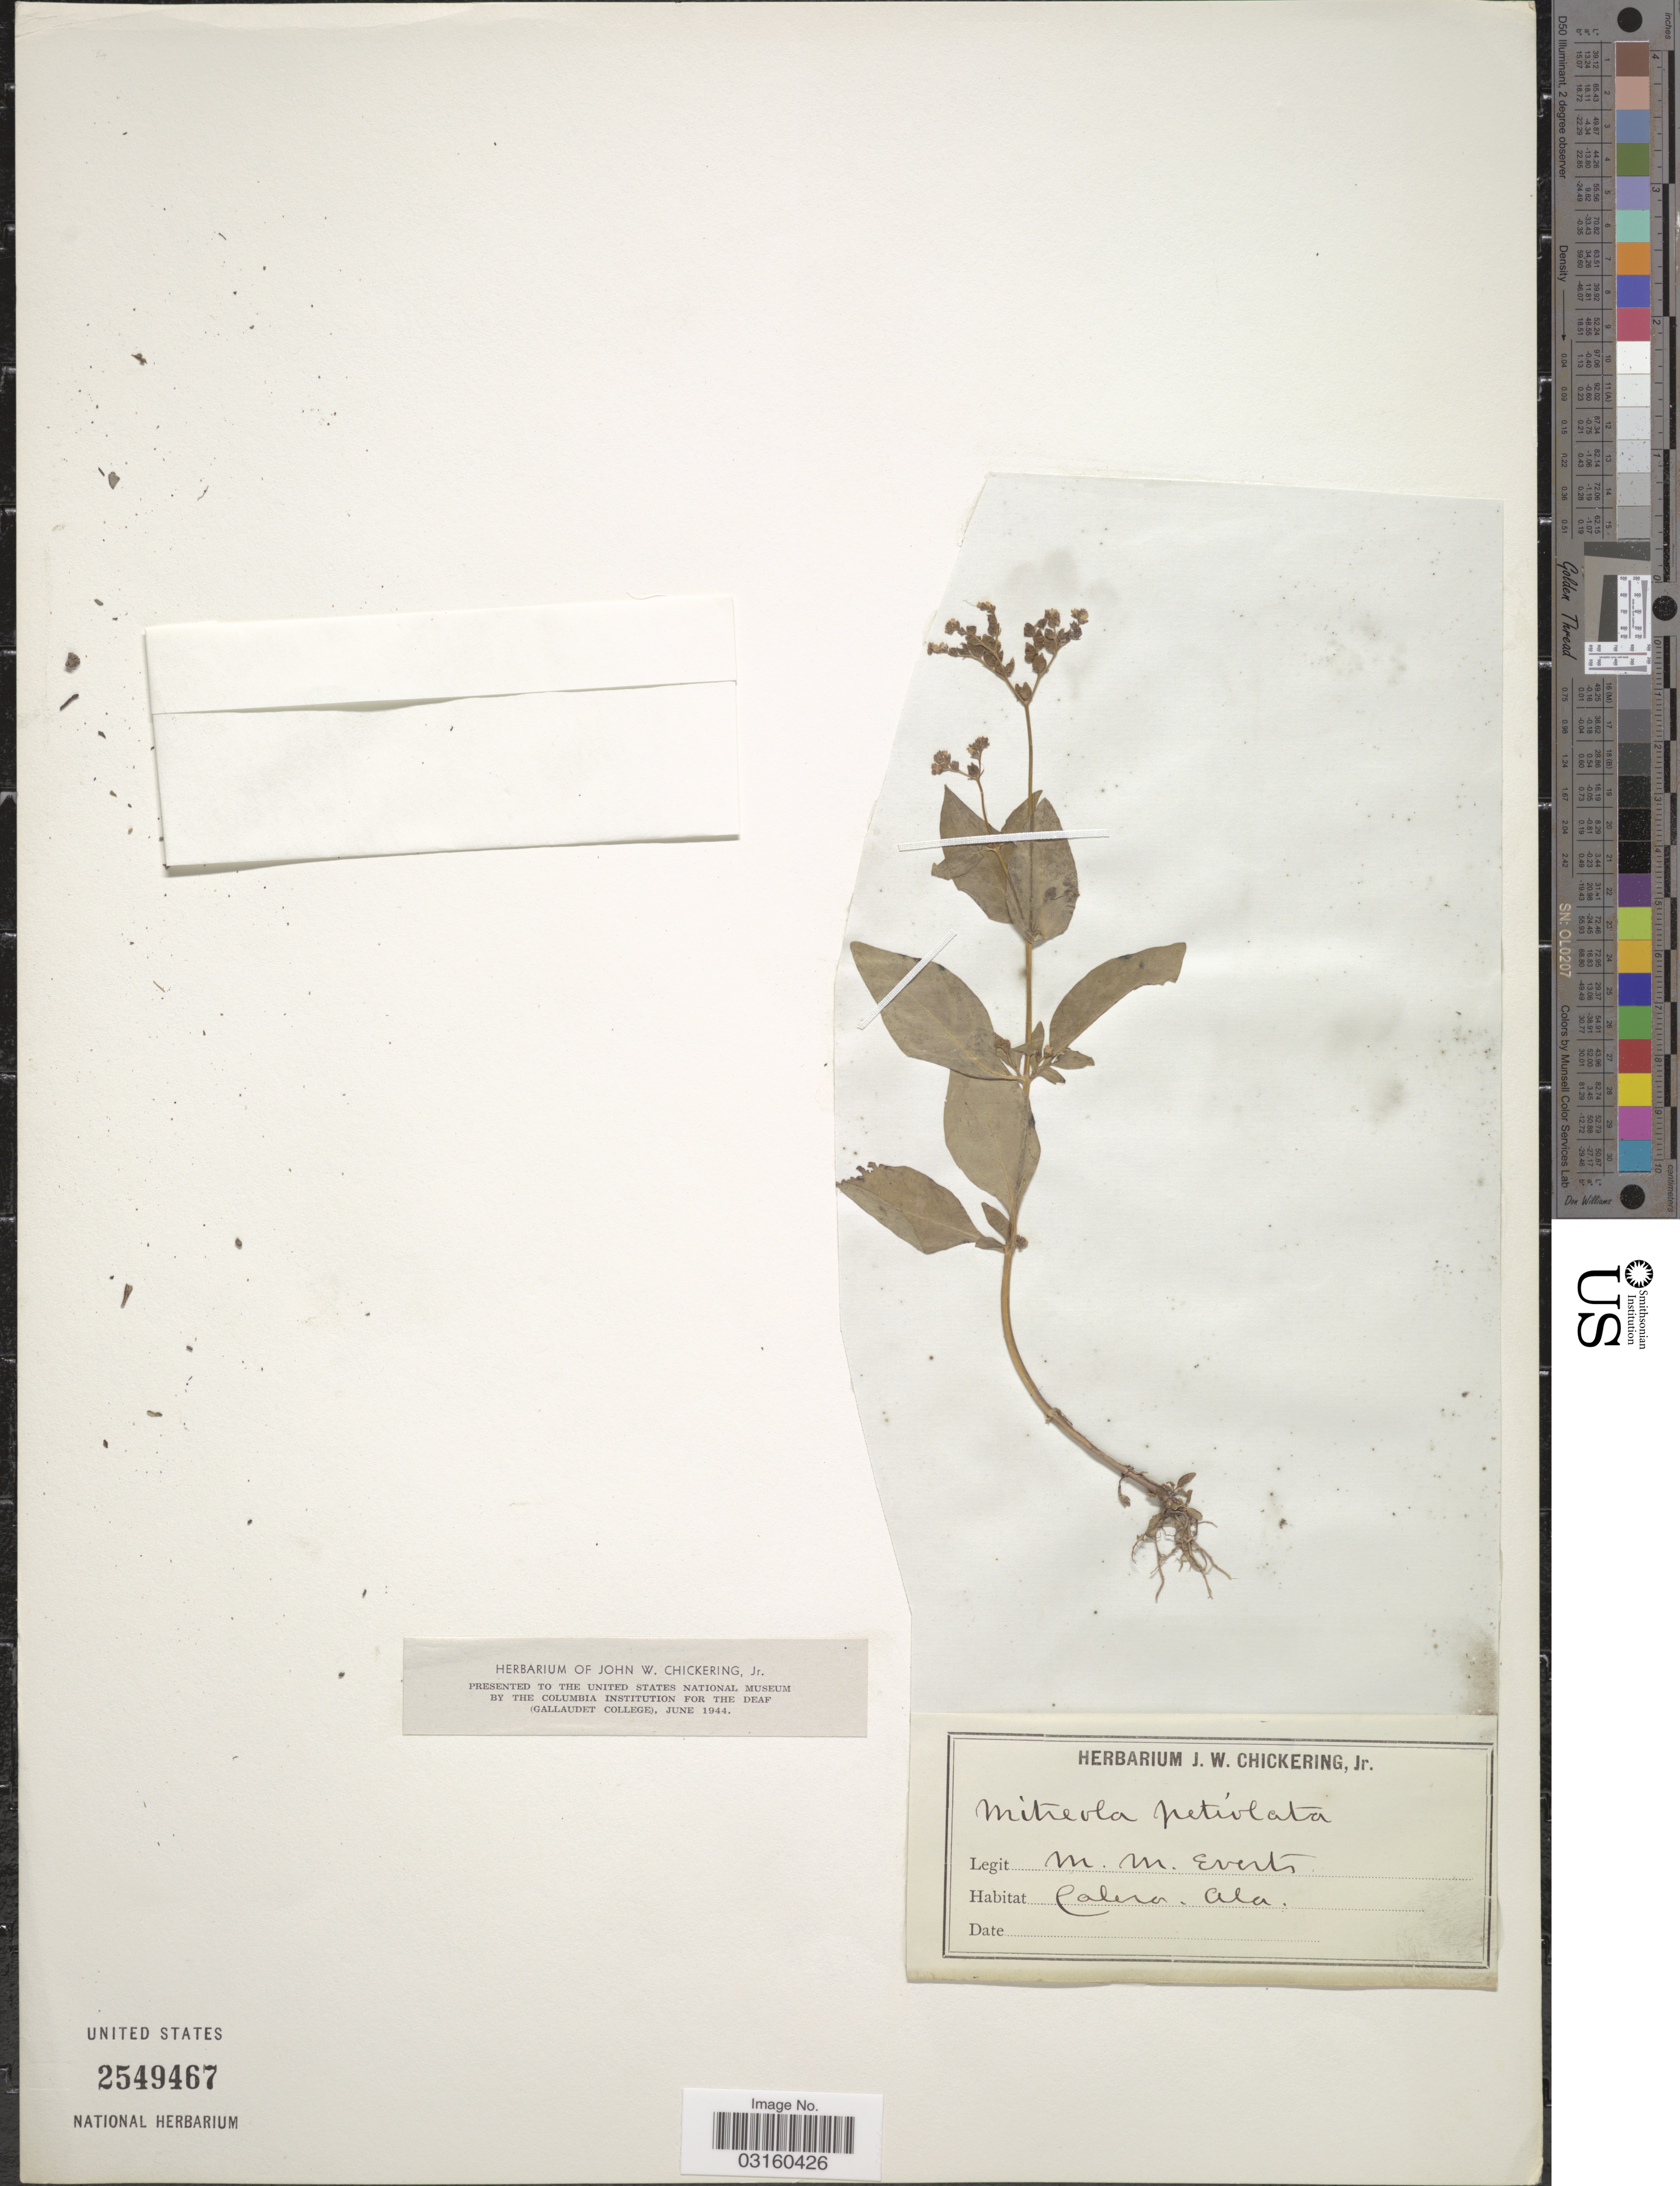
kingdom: Plantae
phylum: Tracheophyta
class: Magnoliopsida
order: Gentianales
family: Loganiaceae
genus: Mitreola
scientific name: Mitreola petiolata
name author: (J.F. Gmel.) Torr. & A. Gray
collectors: M. Everts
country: United States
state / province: Alabama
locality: Calera, Ala.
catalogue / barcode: US 2549467